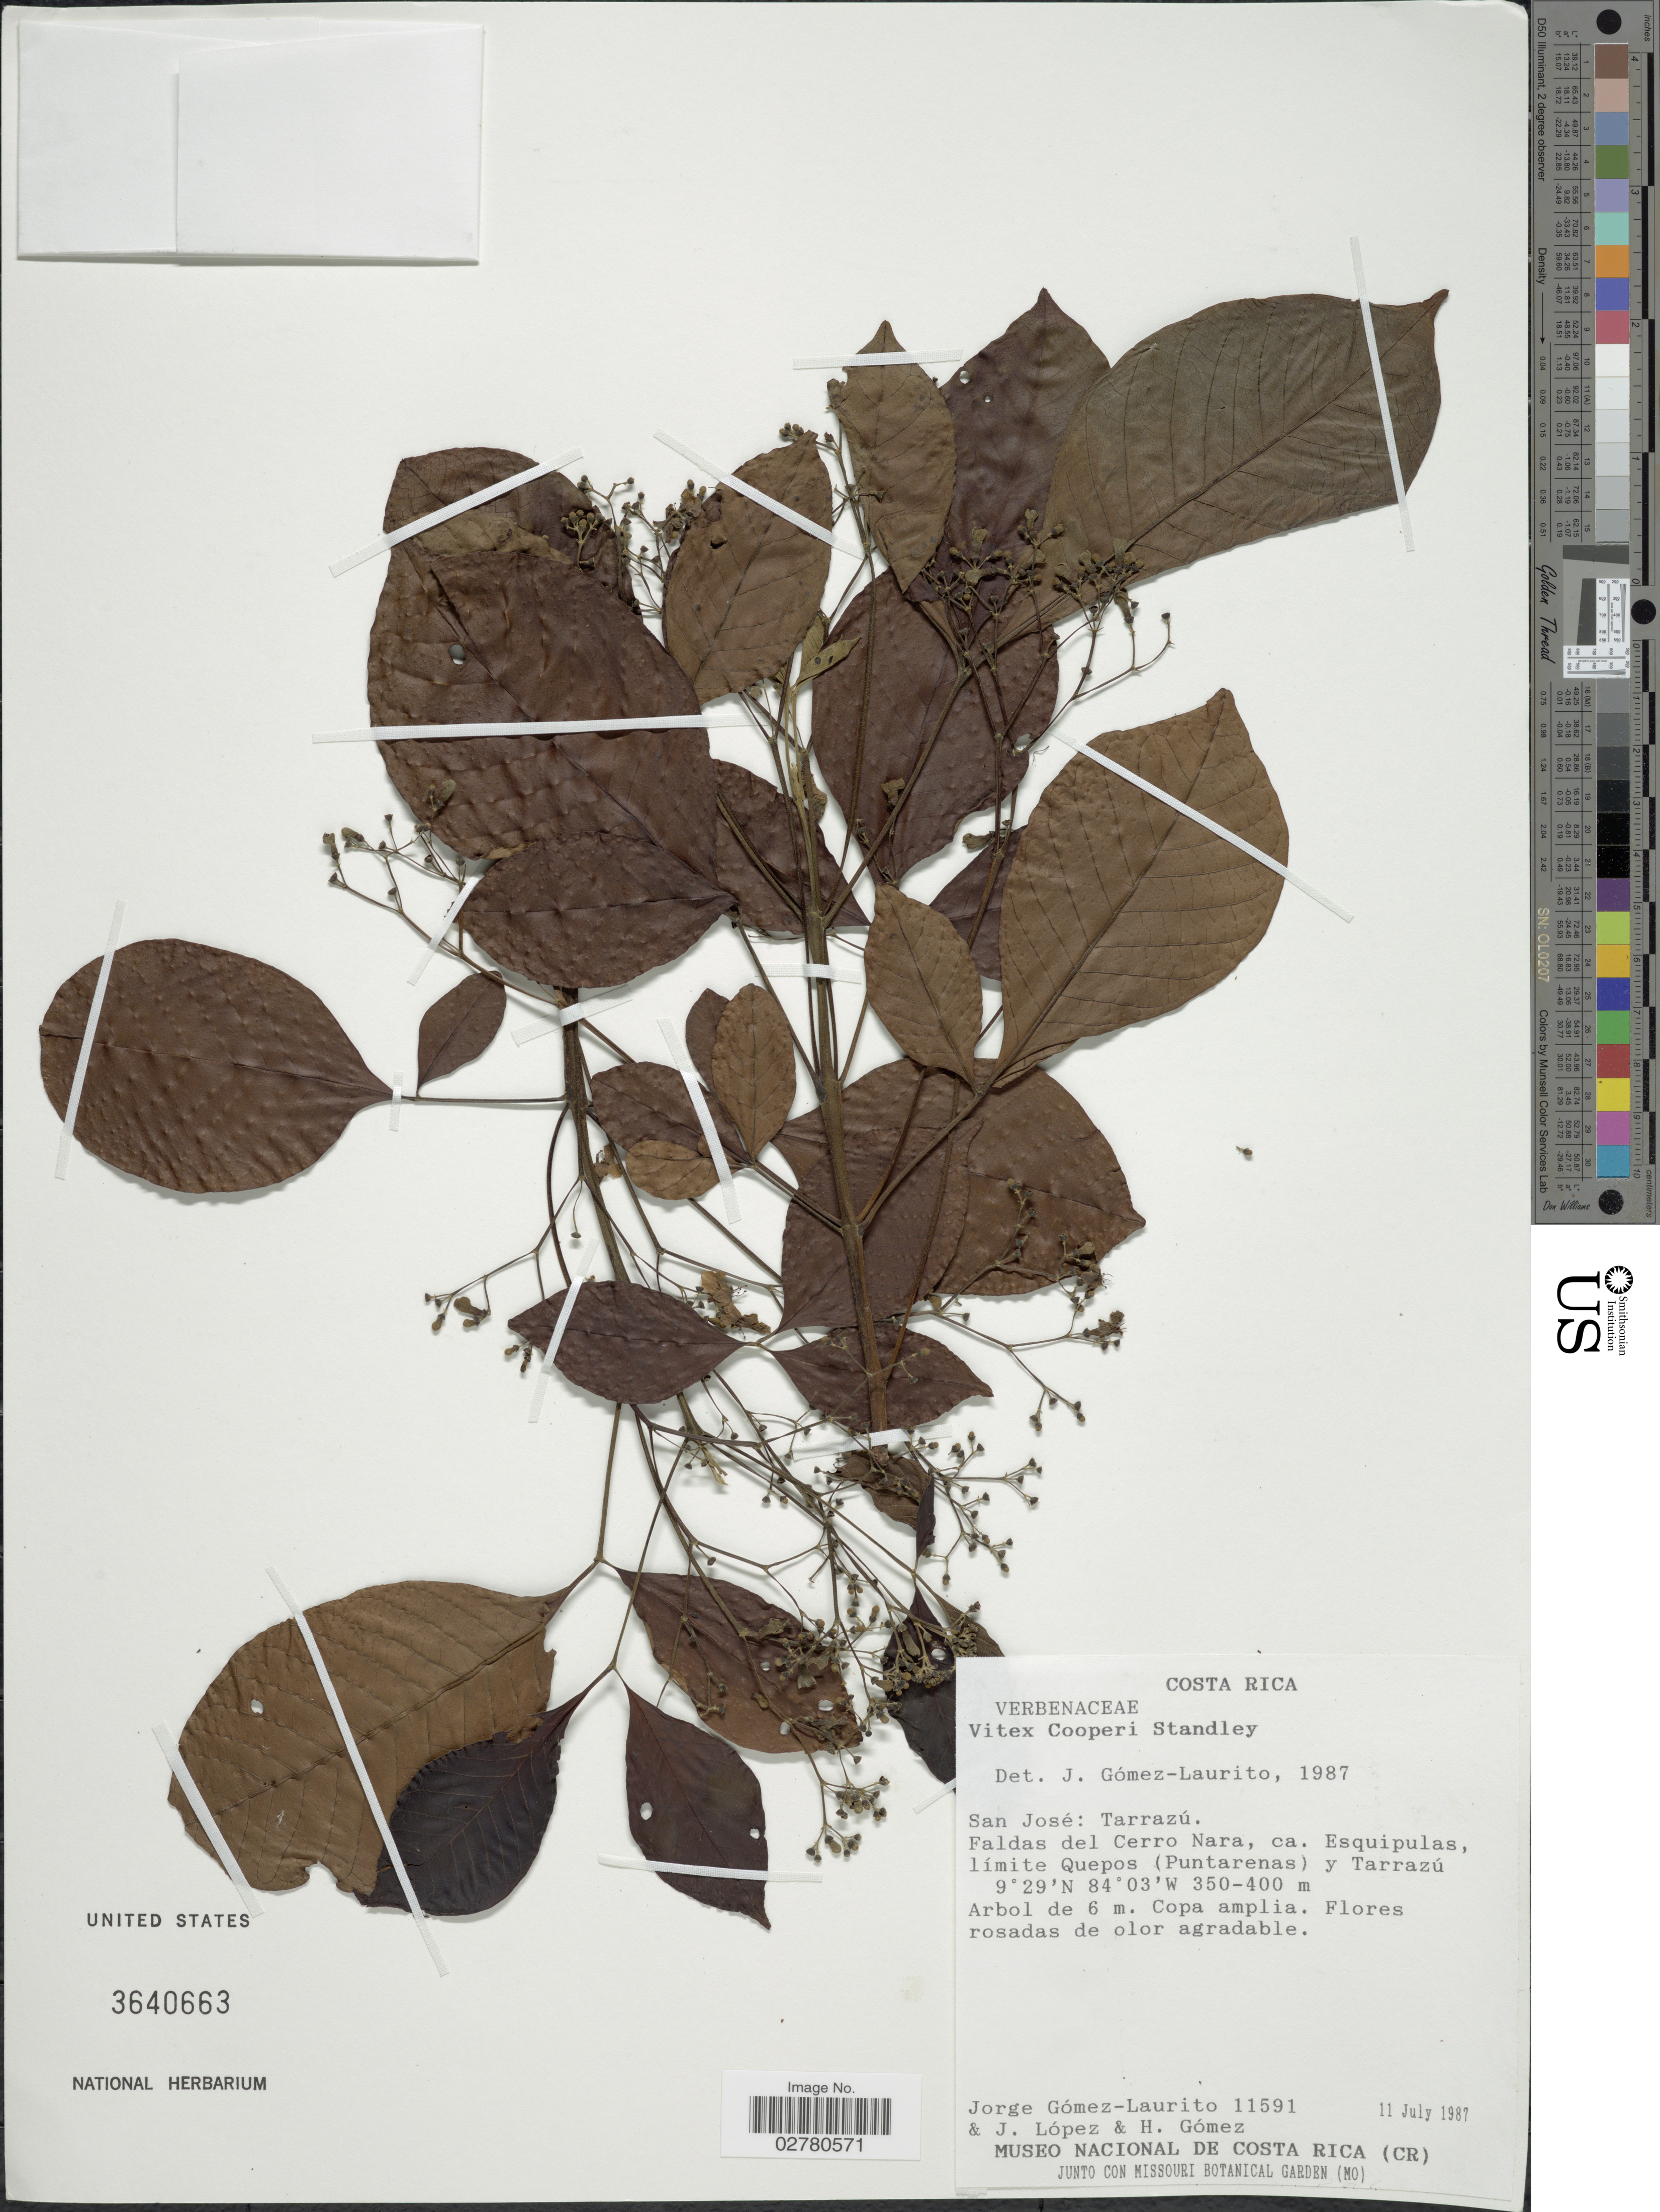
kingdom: Plantae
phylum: Tracheophyta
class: Magnoliopsida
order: Lamiales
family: Lamiaceae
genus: Vitex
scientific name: Vitex cooperi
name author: Standl.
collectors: J. A. Gómez-Laurito, J. Lopez & H. Gomez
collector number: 11591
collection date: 1987-07-11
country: Costa Rica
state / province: San José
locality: Tarrazú, Faldas del Cerro Nara, ca. Esquipulasm límite Quepos (Puntarenas) y Tarrazú.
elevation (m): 350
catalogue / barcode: US 3640663